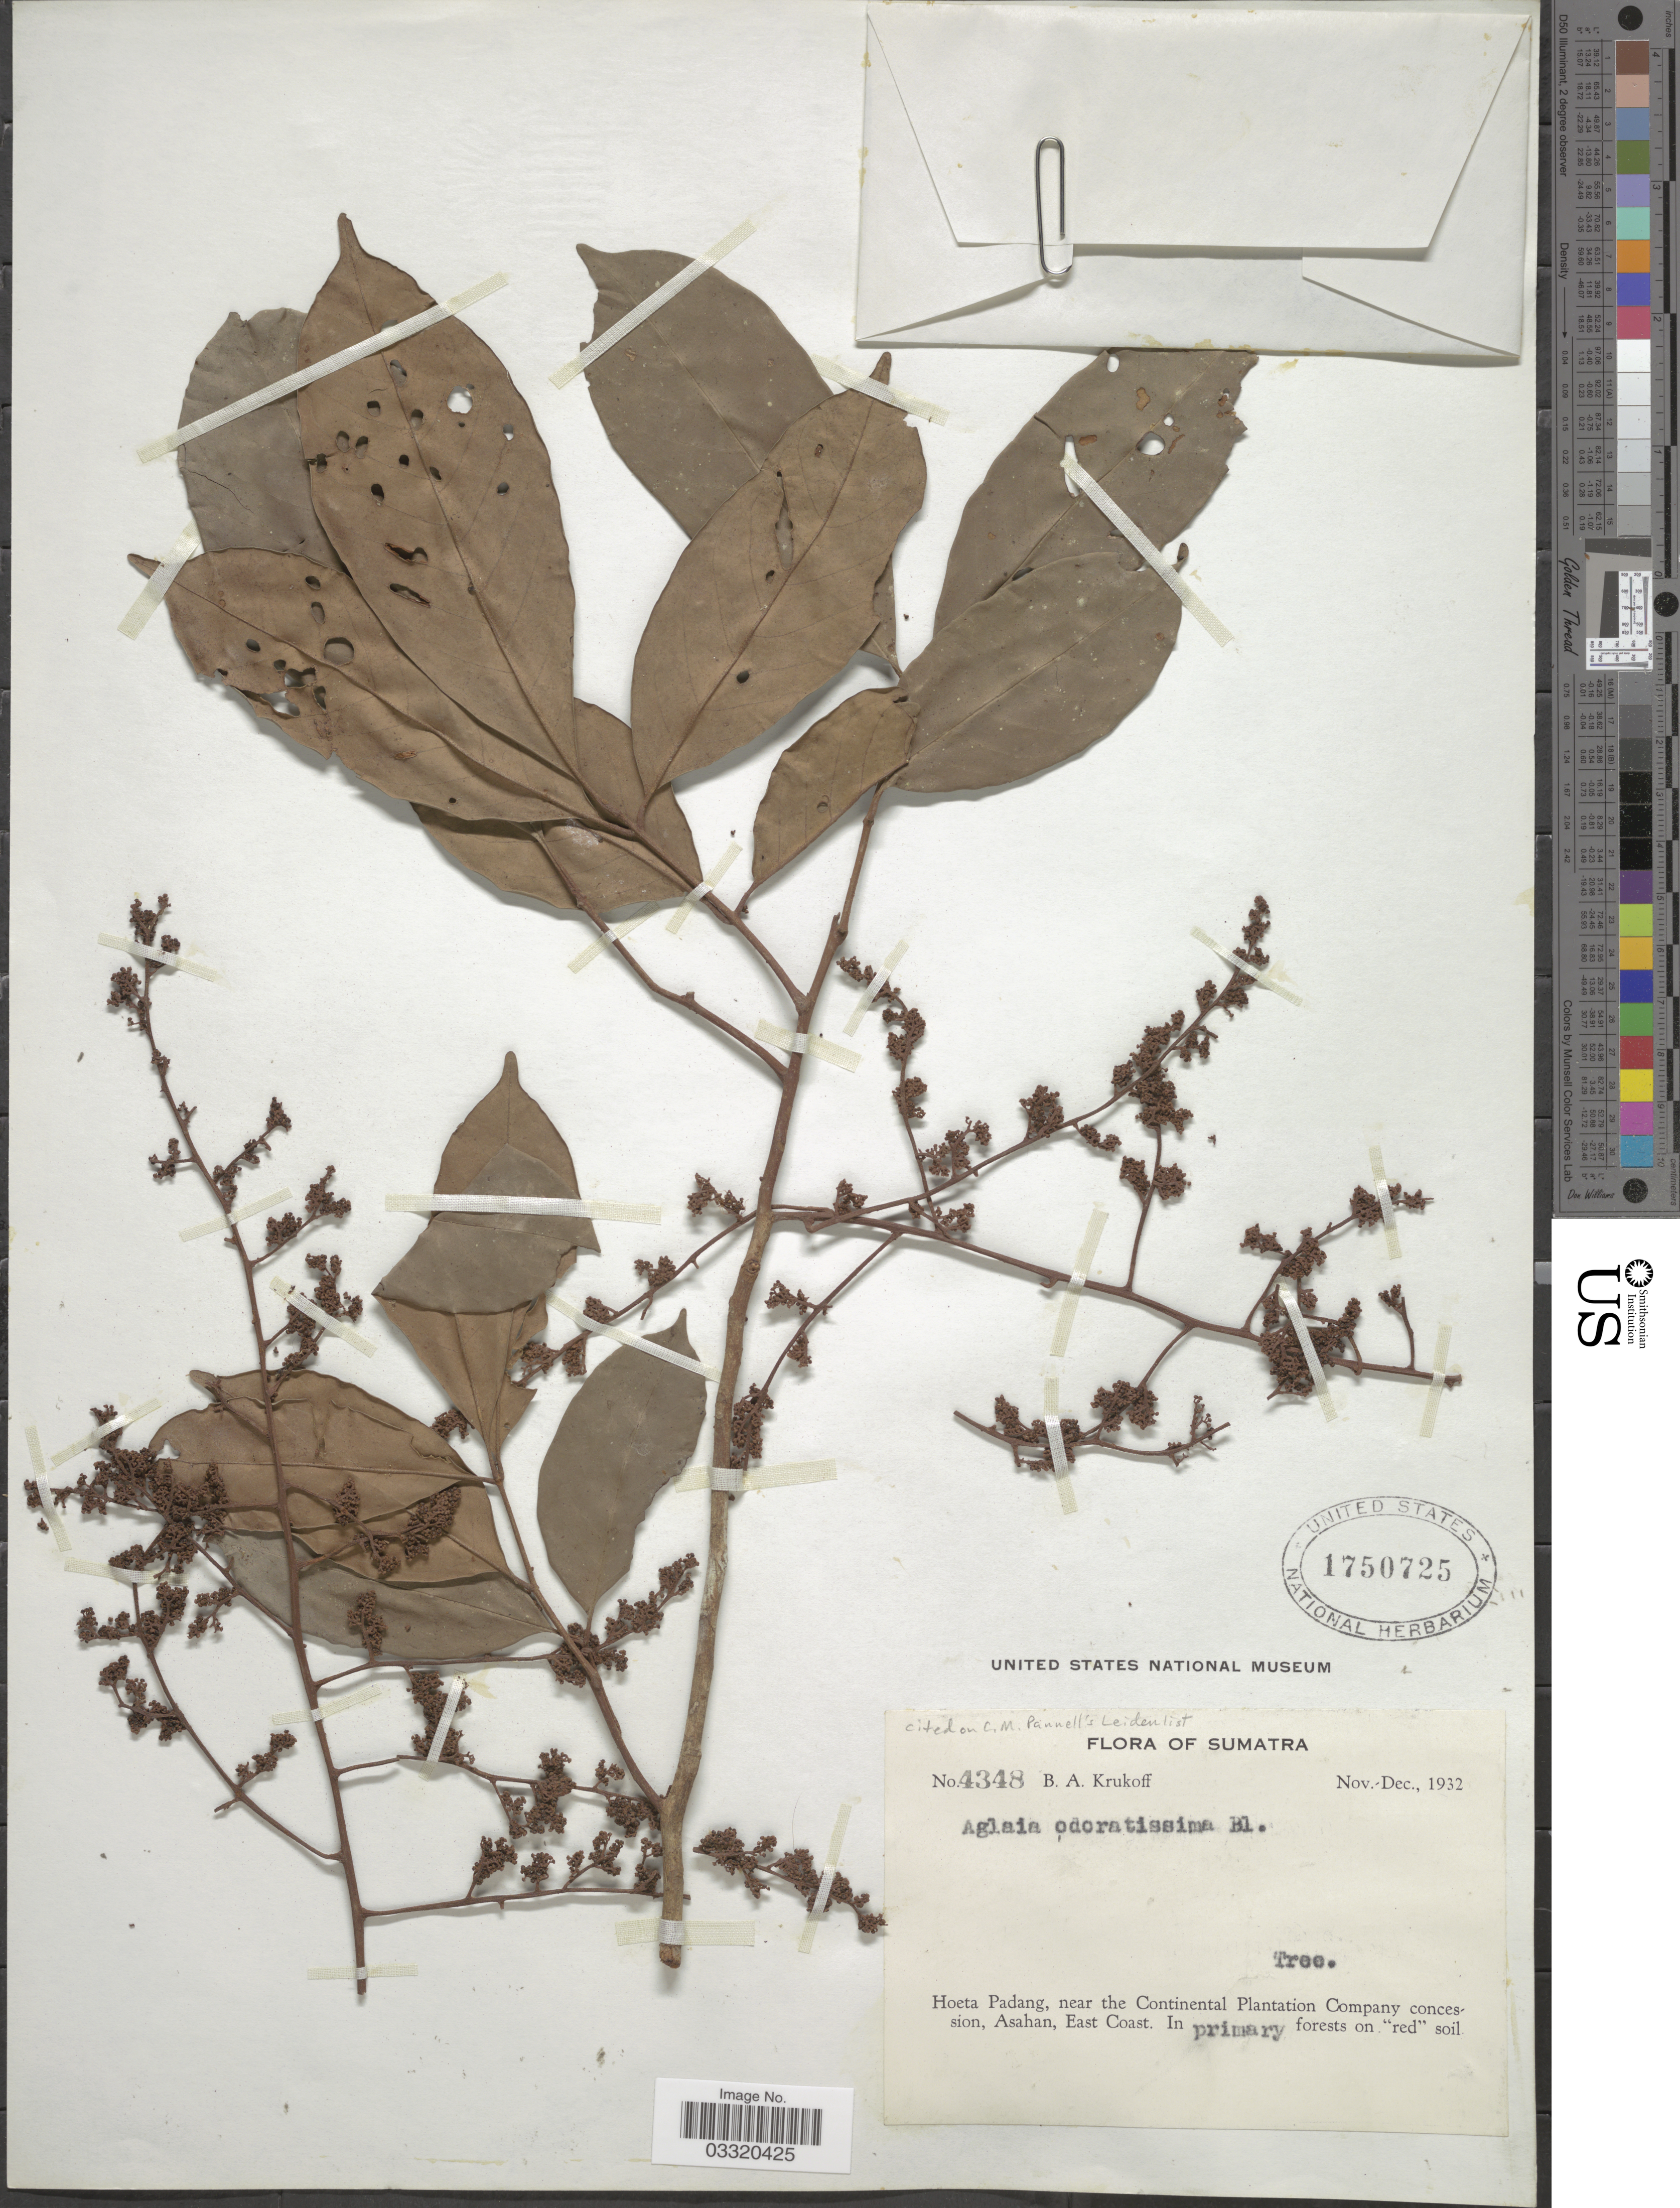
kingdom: Plantae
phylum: Tracheophyta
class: Magnoliopsida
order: Sapindales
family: Meliaceae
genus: Aglaia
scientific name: Aglaia odoratissima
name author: Blume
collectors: B. A. Krukoff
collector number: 4348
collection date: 1932-11/1932-12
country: Indonesia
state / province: Sumatra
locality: Hoeta Padang, near the Continental Plantation Company concession, Asahan, East Coast.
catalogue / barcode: US 1750725